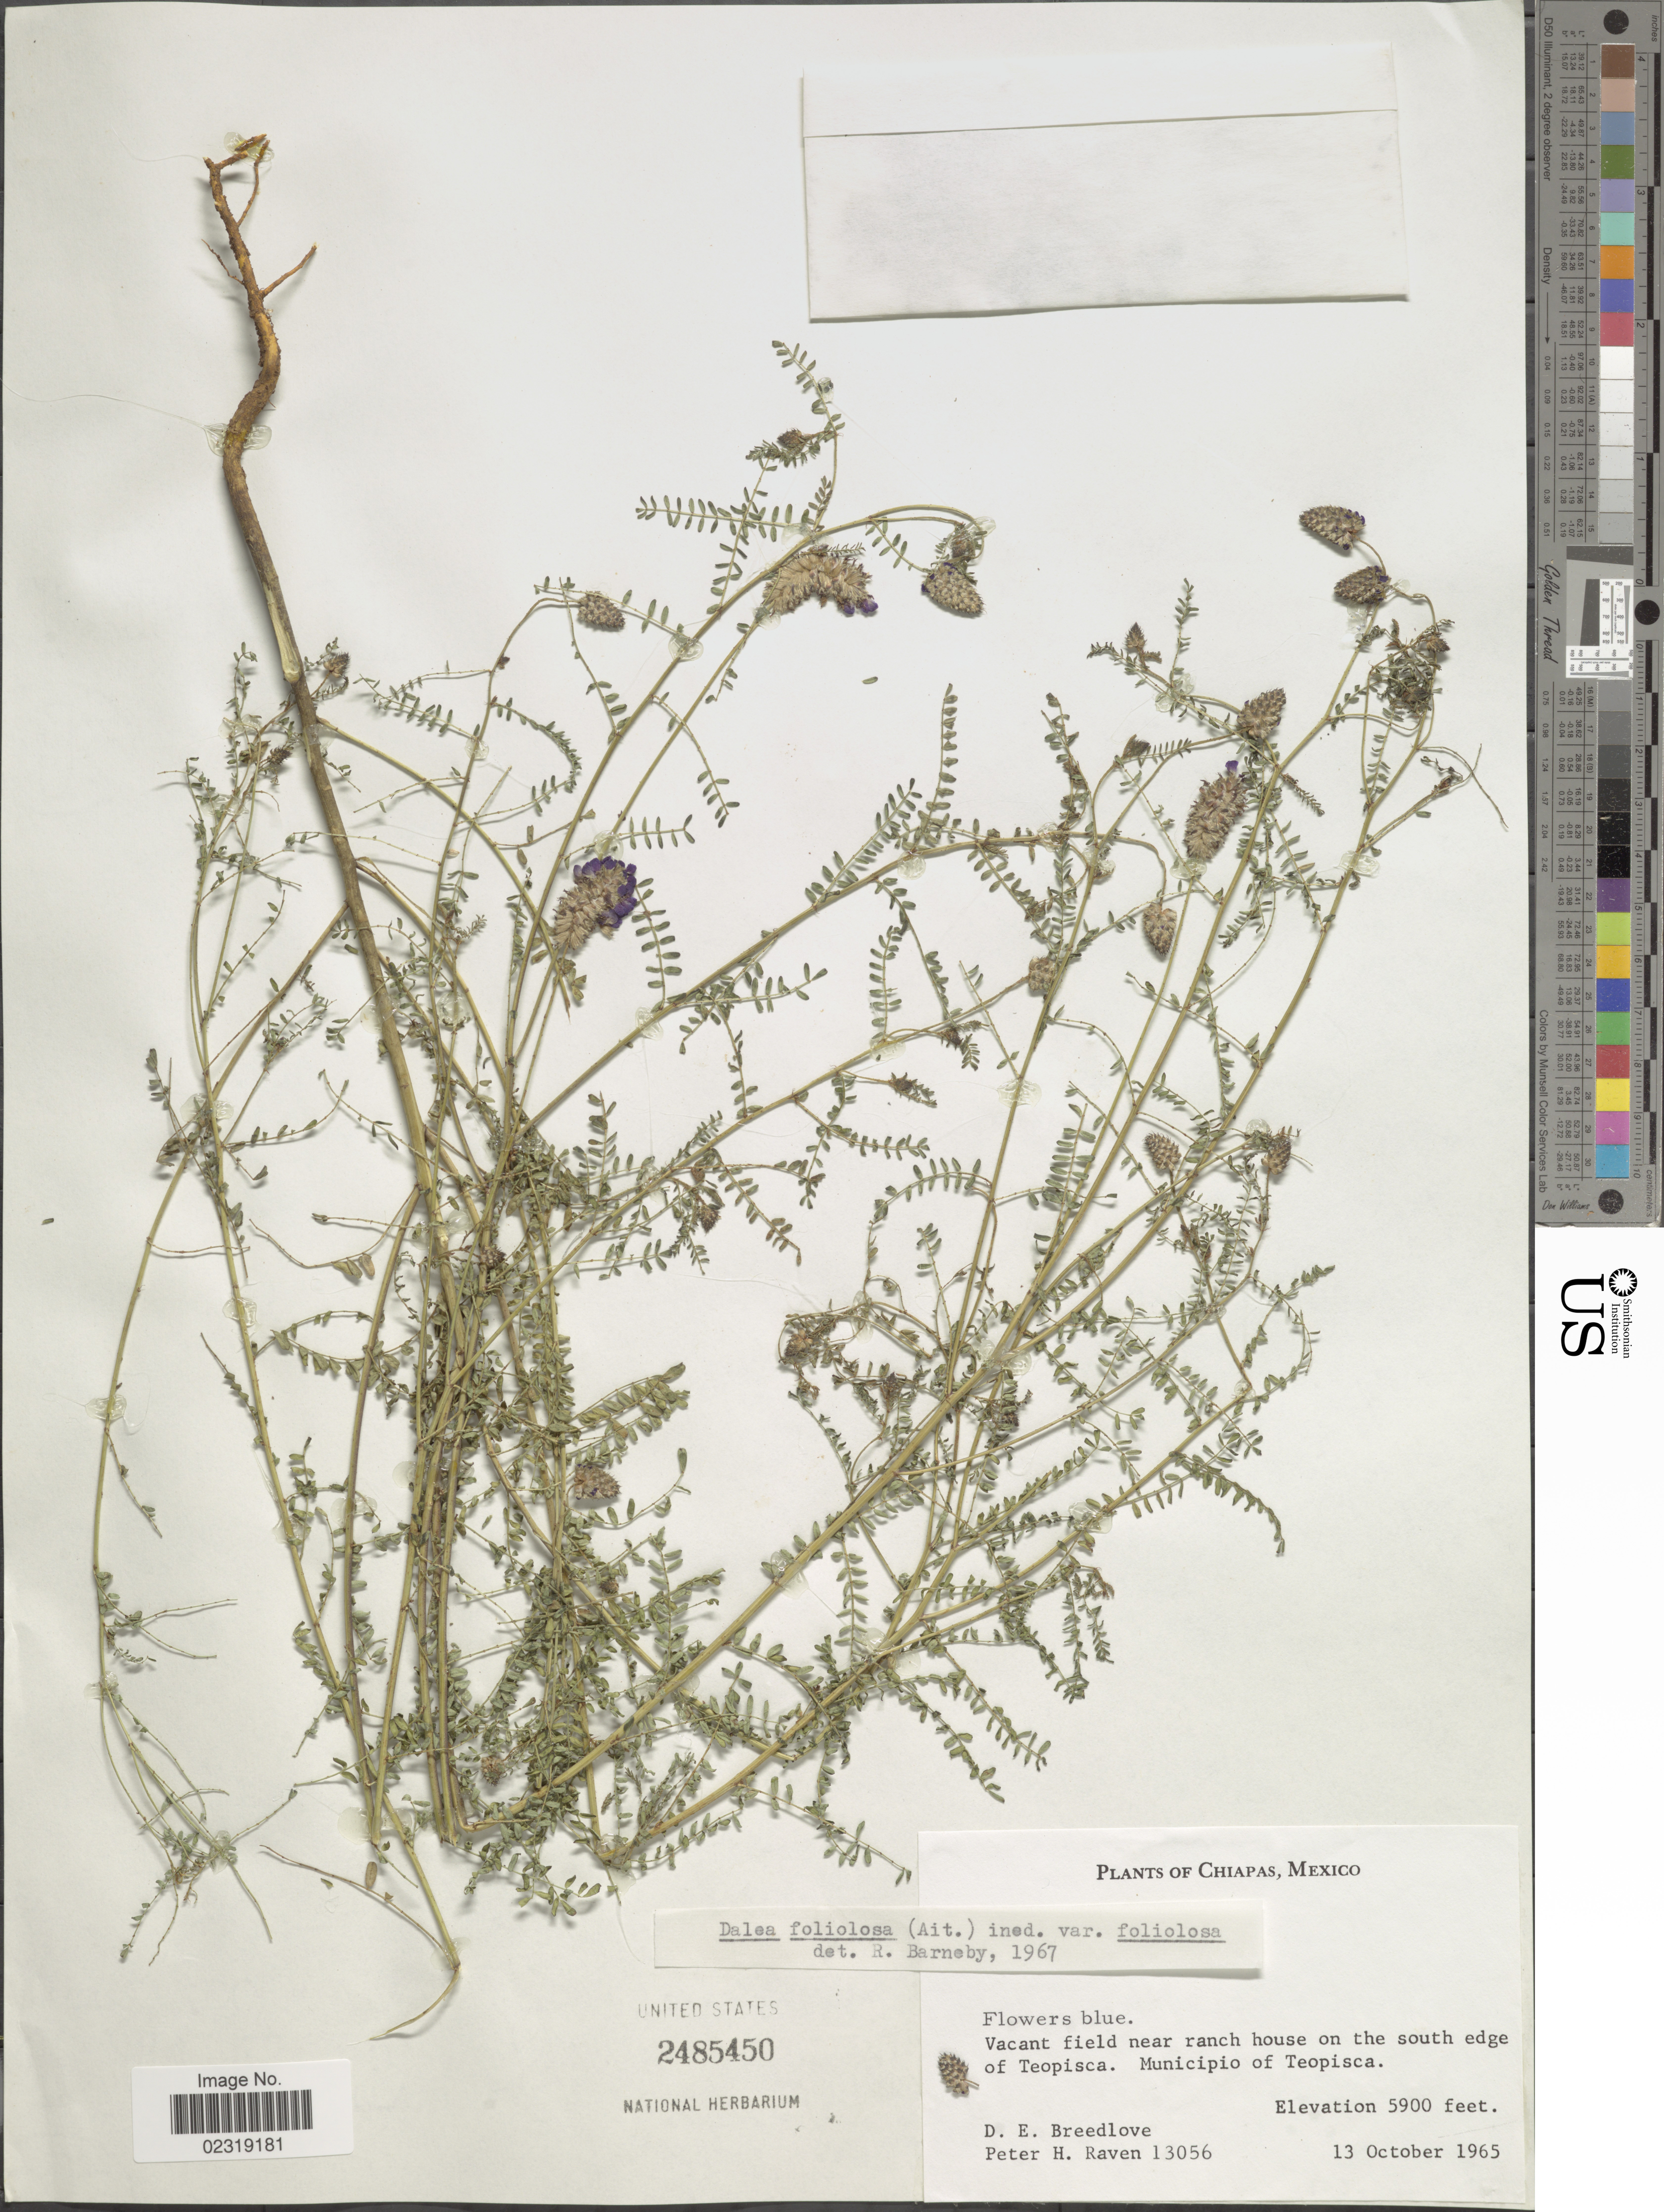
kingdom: Plantae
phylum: Tracheophyta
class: Magnoliopsida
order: Fabales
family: Fabaceae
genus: Dalea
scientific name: Dalea foliolosa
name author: (Aiton) Barneby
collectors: D. E. Breedlove & P. Raven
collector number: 13056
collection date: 1965-10-13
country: Mexico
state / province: Chiapas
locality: Vacant field near ranch house on the south edge of Teopisca. Municipio of Teopisca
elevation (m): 1798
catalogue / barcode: US 2485450